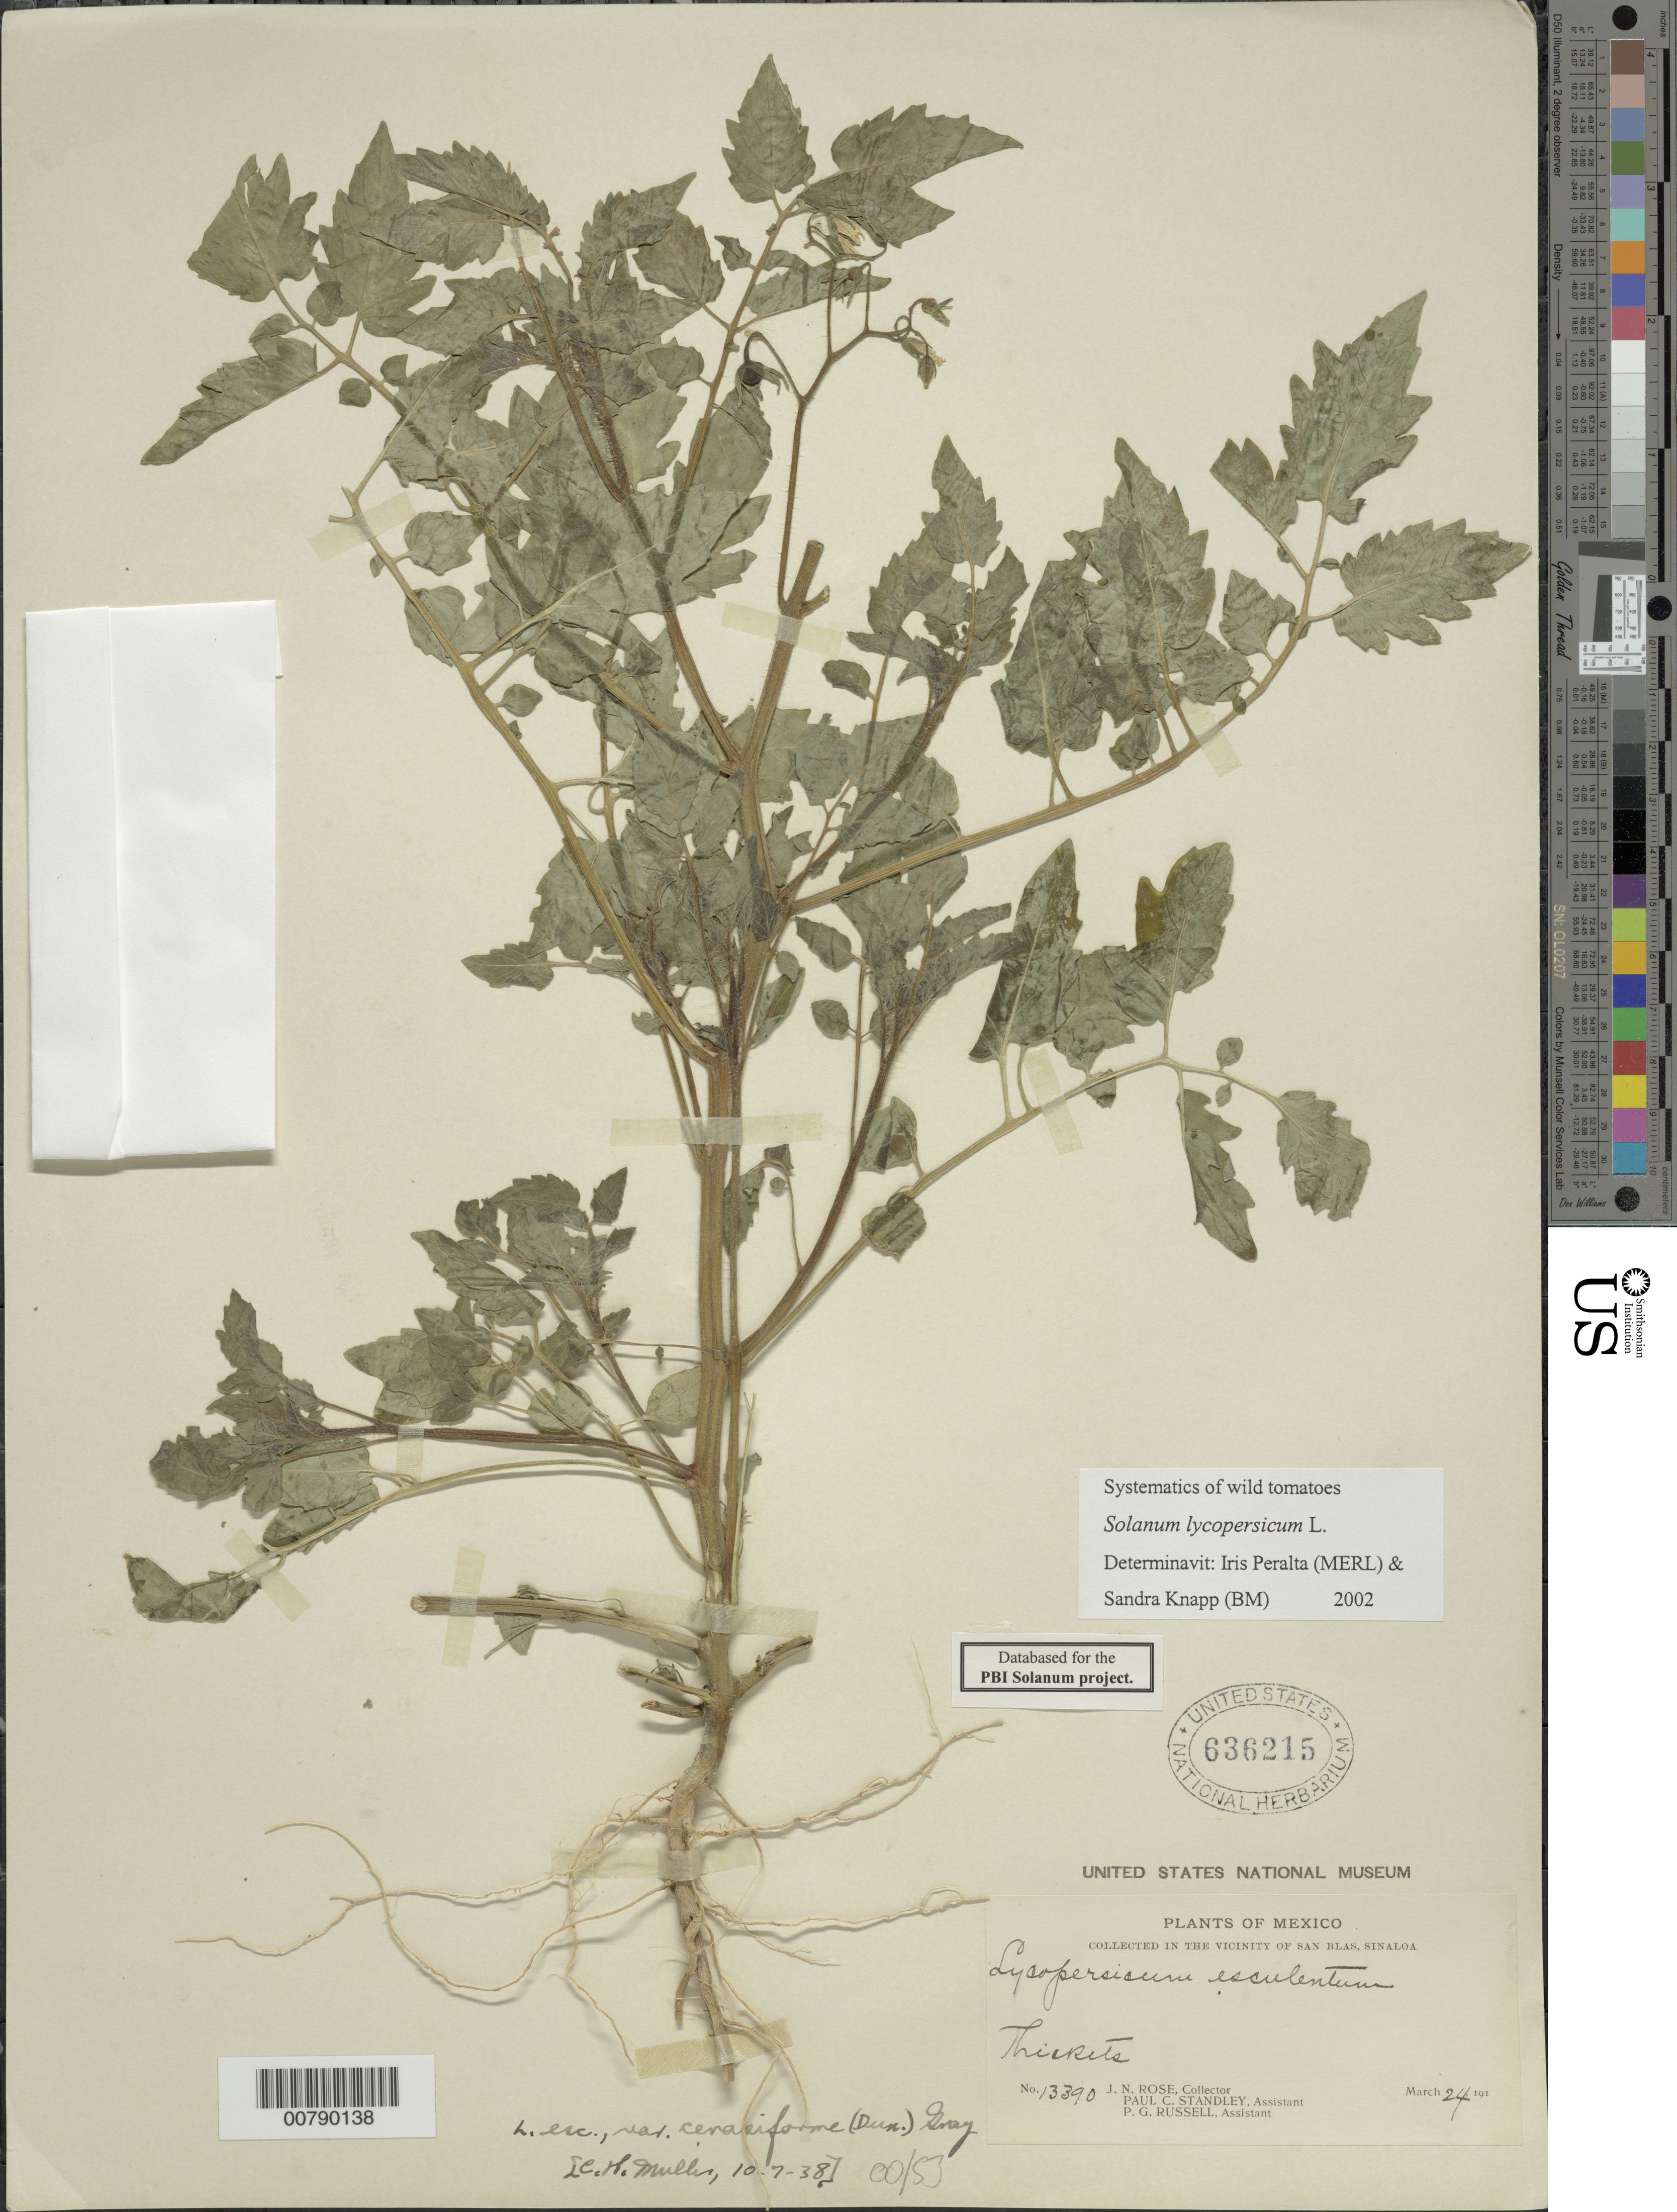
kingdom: Plantae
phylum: Tracheophyta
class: Magnoliopsida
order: Solanales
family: Solanaceae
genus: Solanum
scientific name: Solanum lycopersicum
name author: L.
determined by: Peralta, Iris E.; Knapp, S. D.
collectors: J. N. Rose, P. C. Standley & P. G. Russell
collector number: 13390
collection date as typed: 24 Mar 1910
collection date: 1910-03-24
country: Mexico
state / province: Sinaloa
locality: vicinity of San Blas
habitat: v: thickets;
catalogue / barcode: US 636215